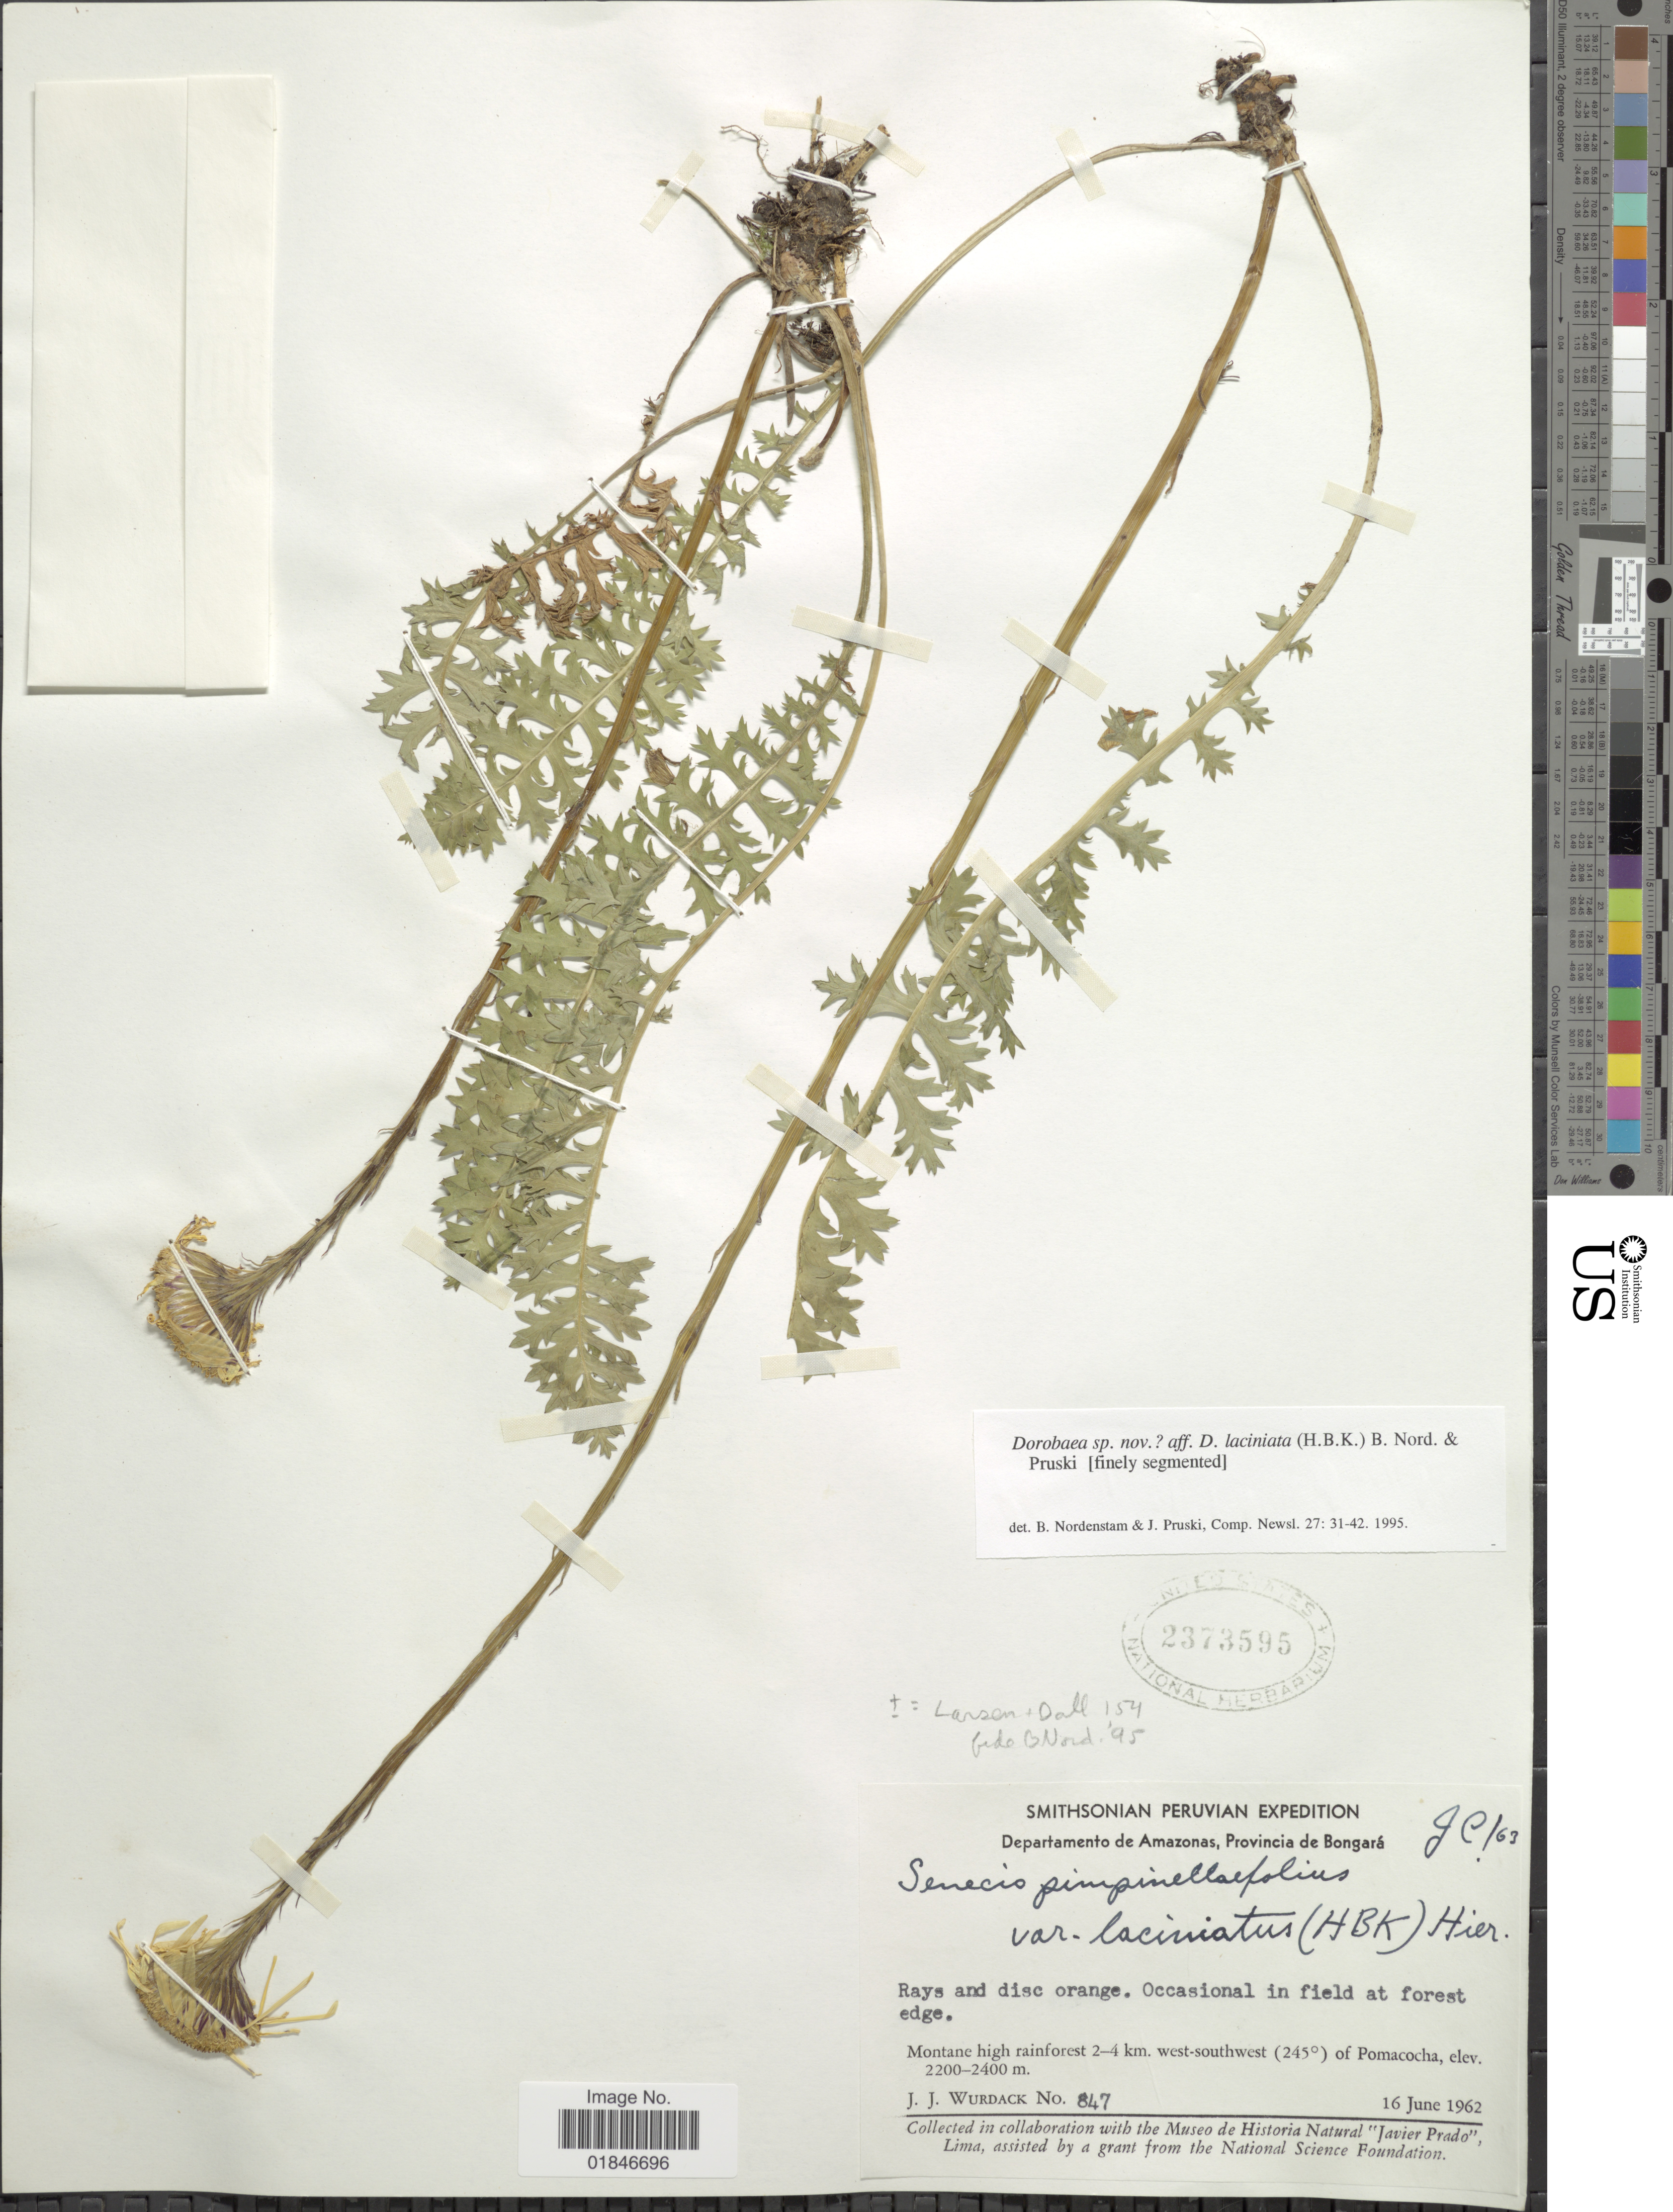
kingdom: Plantae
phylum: Tracheophyta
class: Magnoliopsida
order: Asterales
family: Asteraceae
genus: Dorobaea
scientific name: Dorobaea sp.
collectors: J. J. Wurdack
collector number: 847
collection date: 1962-06-16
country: Peru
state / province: Amazonas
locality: Departamento de Amazonas, Provincia de Bongara. Montane high rainforest 2-4 km . West-southwest (245º) of Pomacocha.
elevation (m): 2200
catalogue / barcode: US 2373595